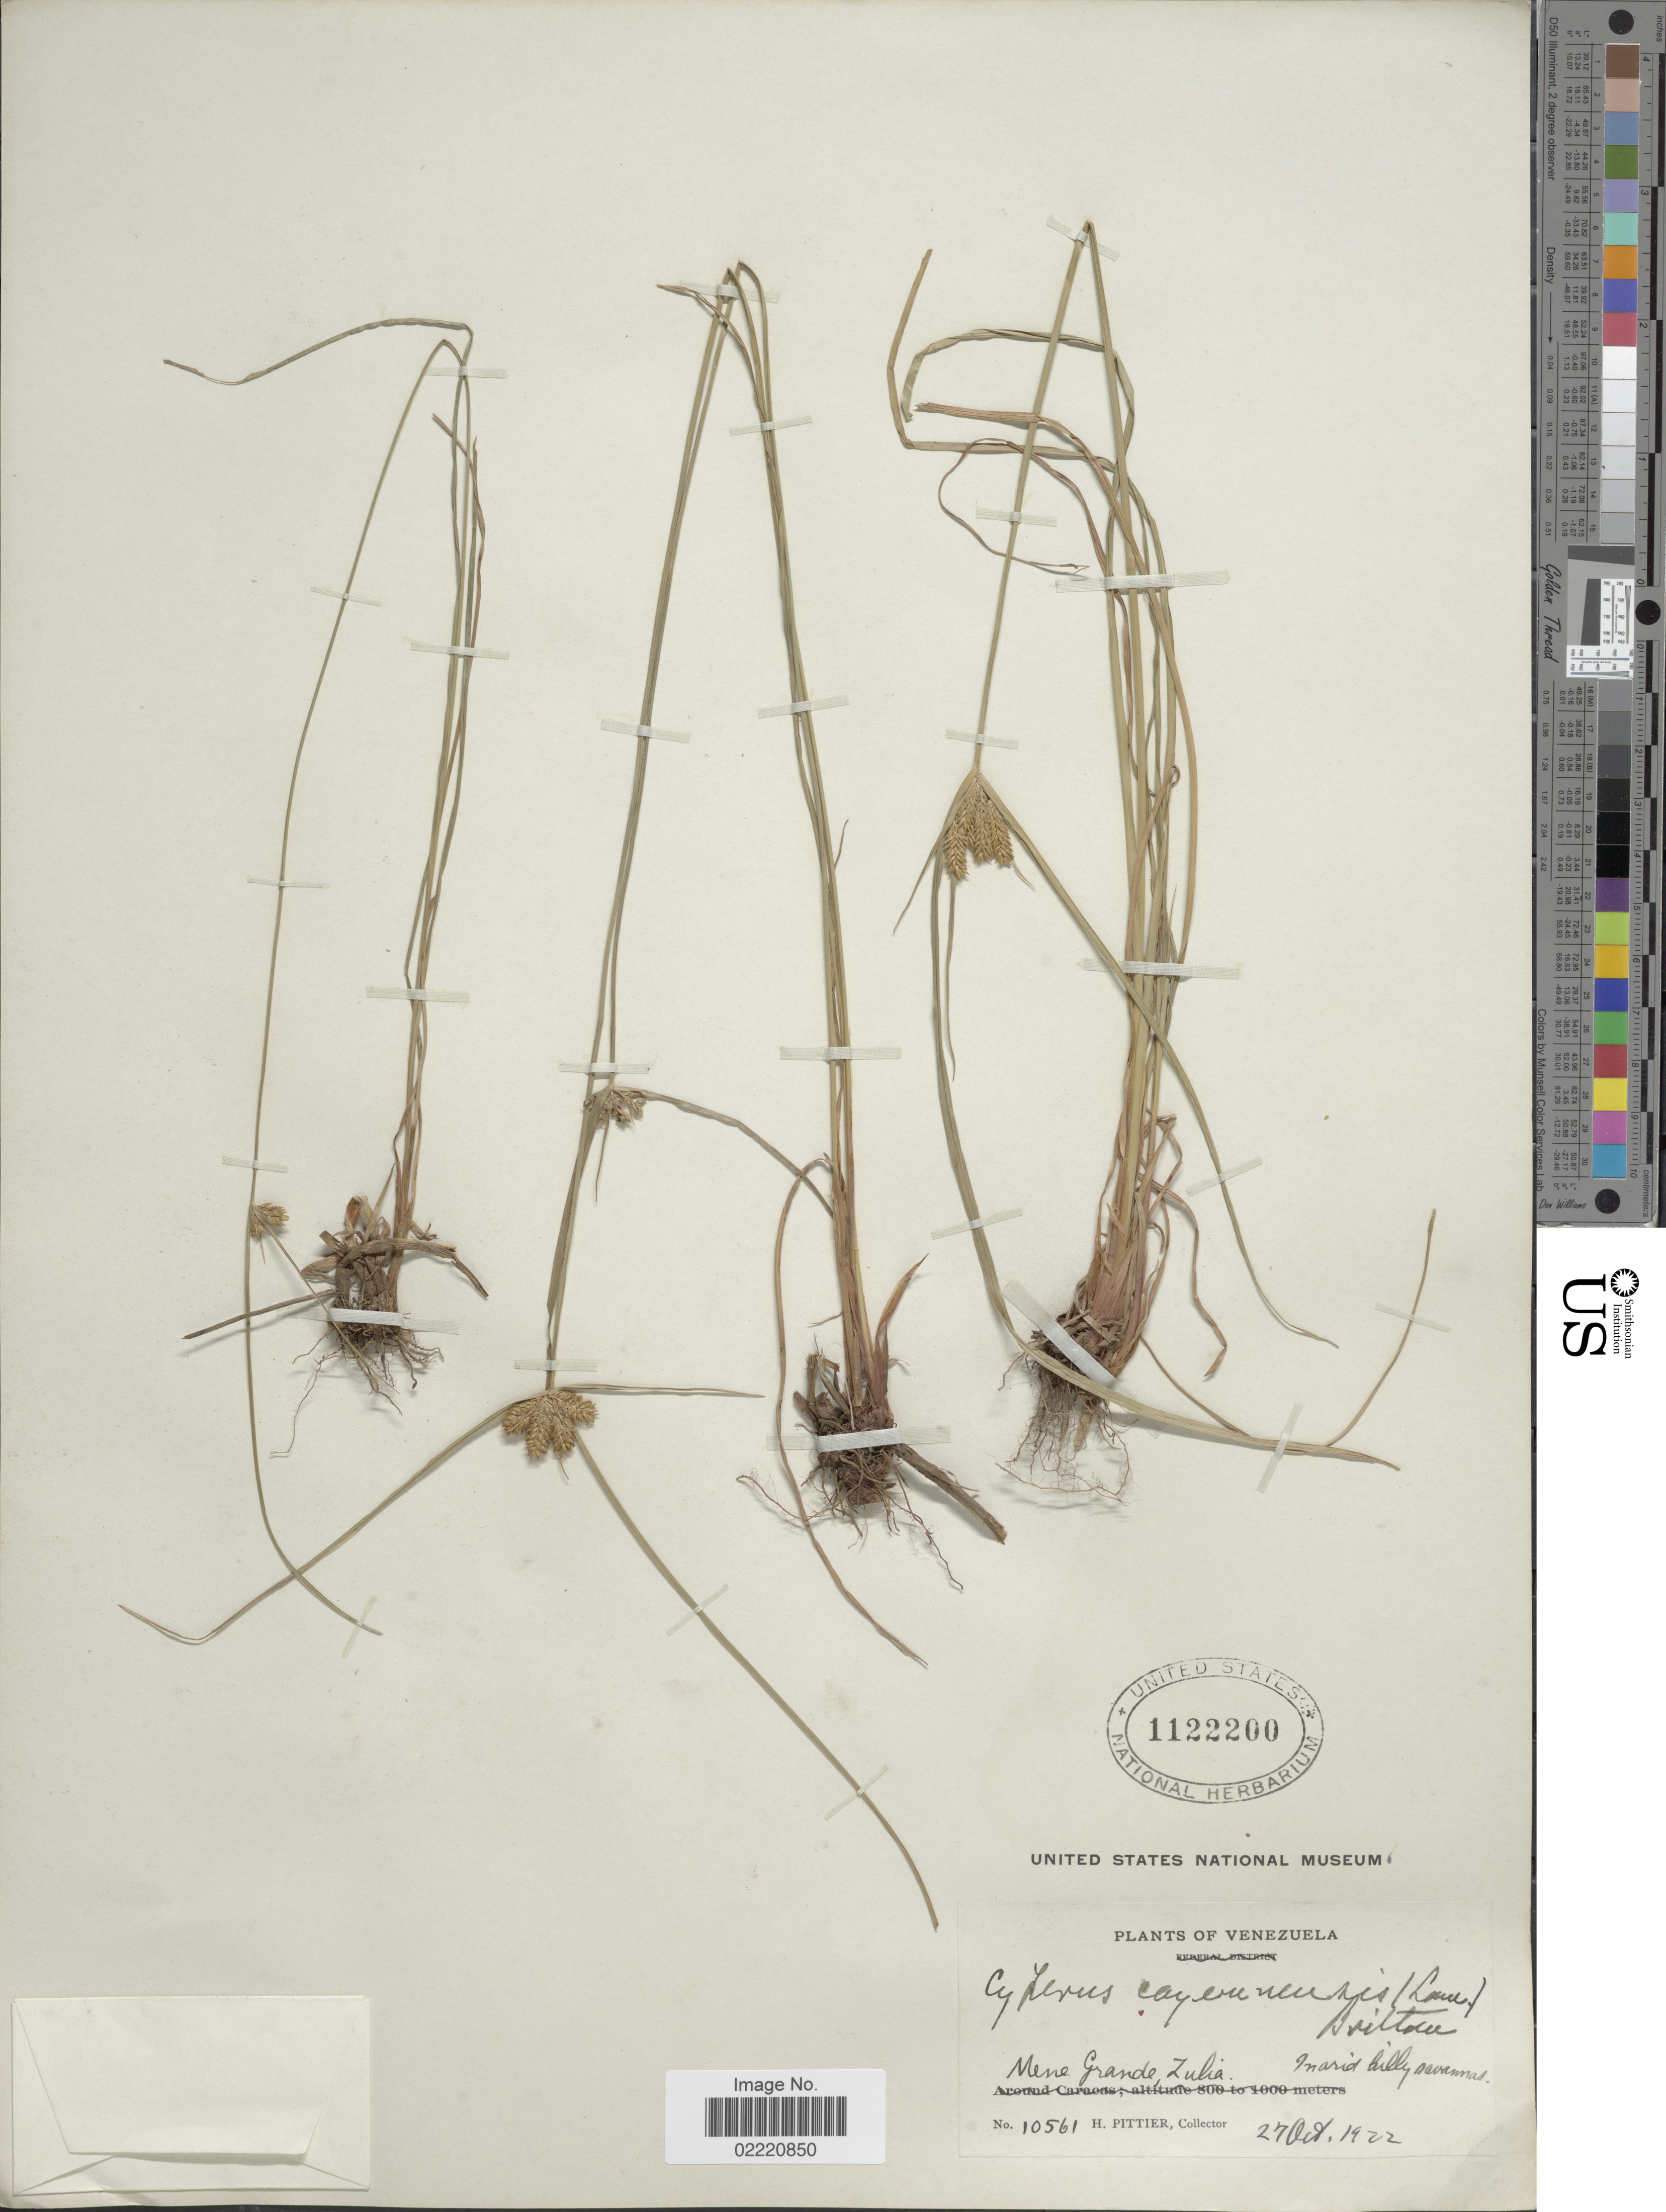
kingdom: Plantae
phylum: Tracheophyta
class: Liliopsida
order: Poales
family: Cyperaceae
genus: Cyperus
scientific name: Cyperus aggregatus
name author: (Willd.) Endl.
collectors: H. F. Pittier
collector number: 10561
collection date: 1922-10-27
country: Venezuela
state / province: Zulia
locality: Mene Grande, in arid hilly savannas.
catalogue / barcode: US 1122200